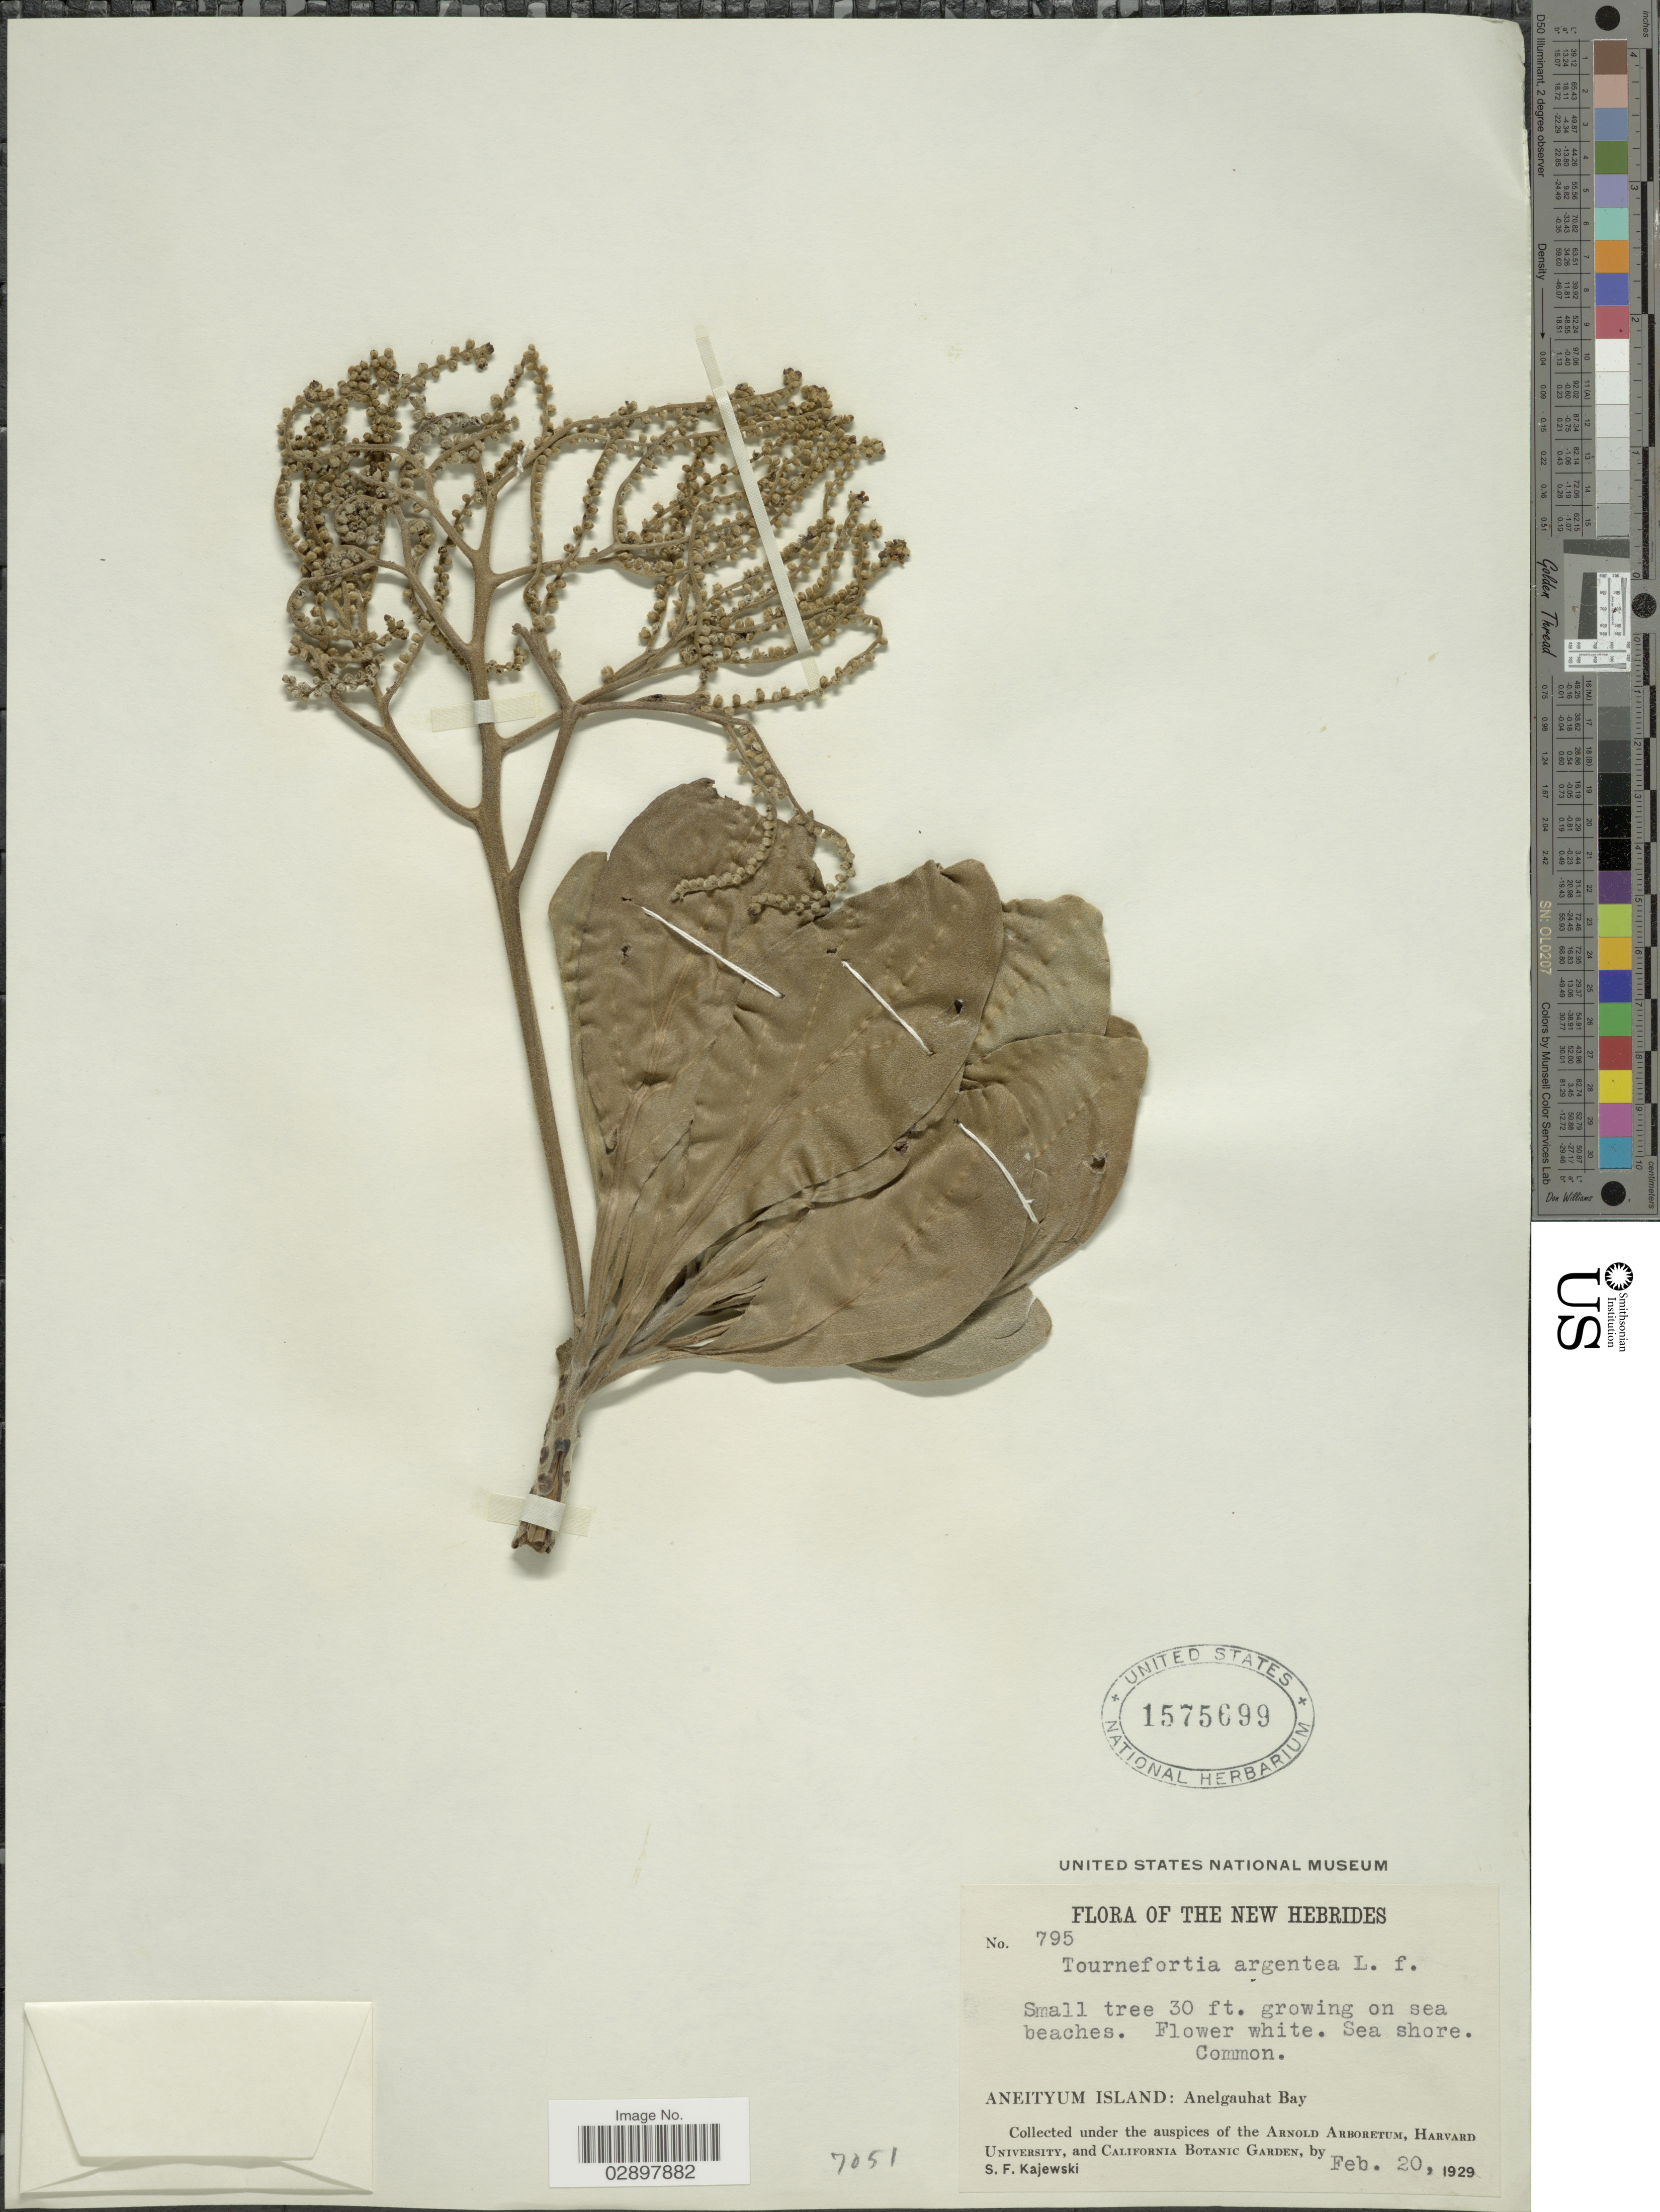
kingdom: Plantae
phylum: Tracheophyta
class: Magnoliopsida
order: Boraginales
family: Heliotropiaceae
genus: Heliotropium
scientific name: Heliotropium arboreum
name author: (Blanco) Mabberley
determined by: Wagner, W. L., (BOT), Smithsonian Institution - National Museum of Natural History (UNITED STATES)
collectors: S. Kajewski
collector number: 795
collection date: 1929-02-20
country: Vanuatu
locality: The New Hebrides. Aneityum Island: Anelgauhat Bay.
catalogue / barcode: US 1575699